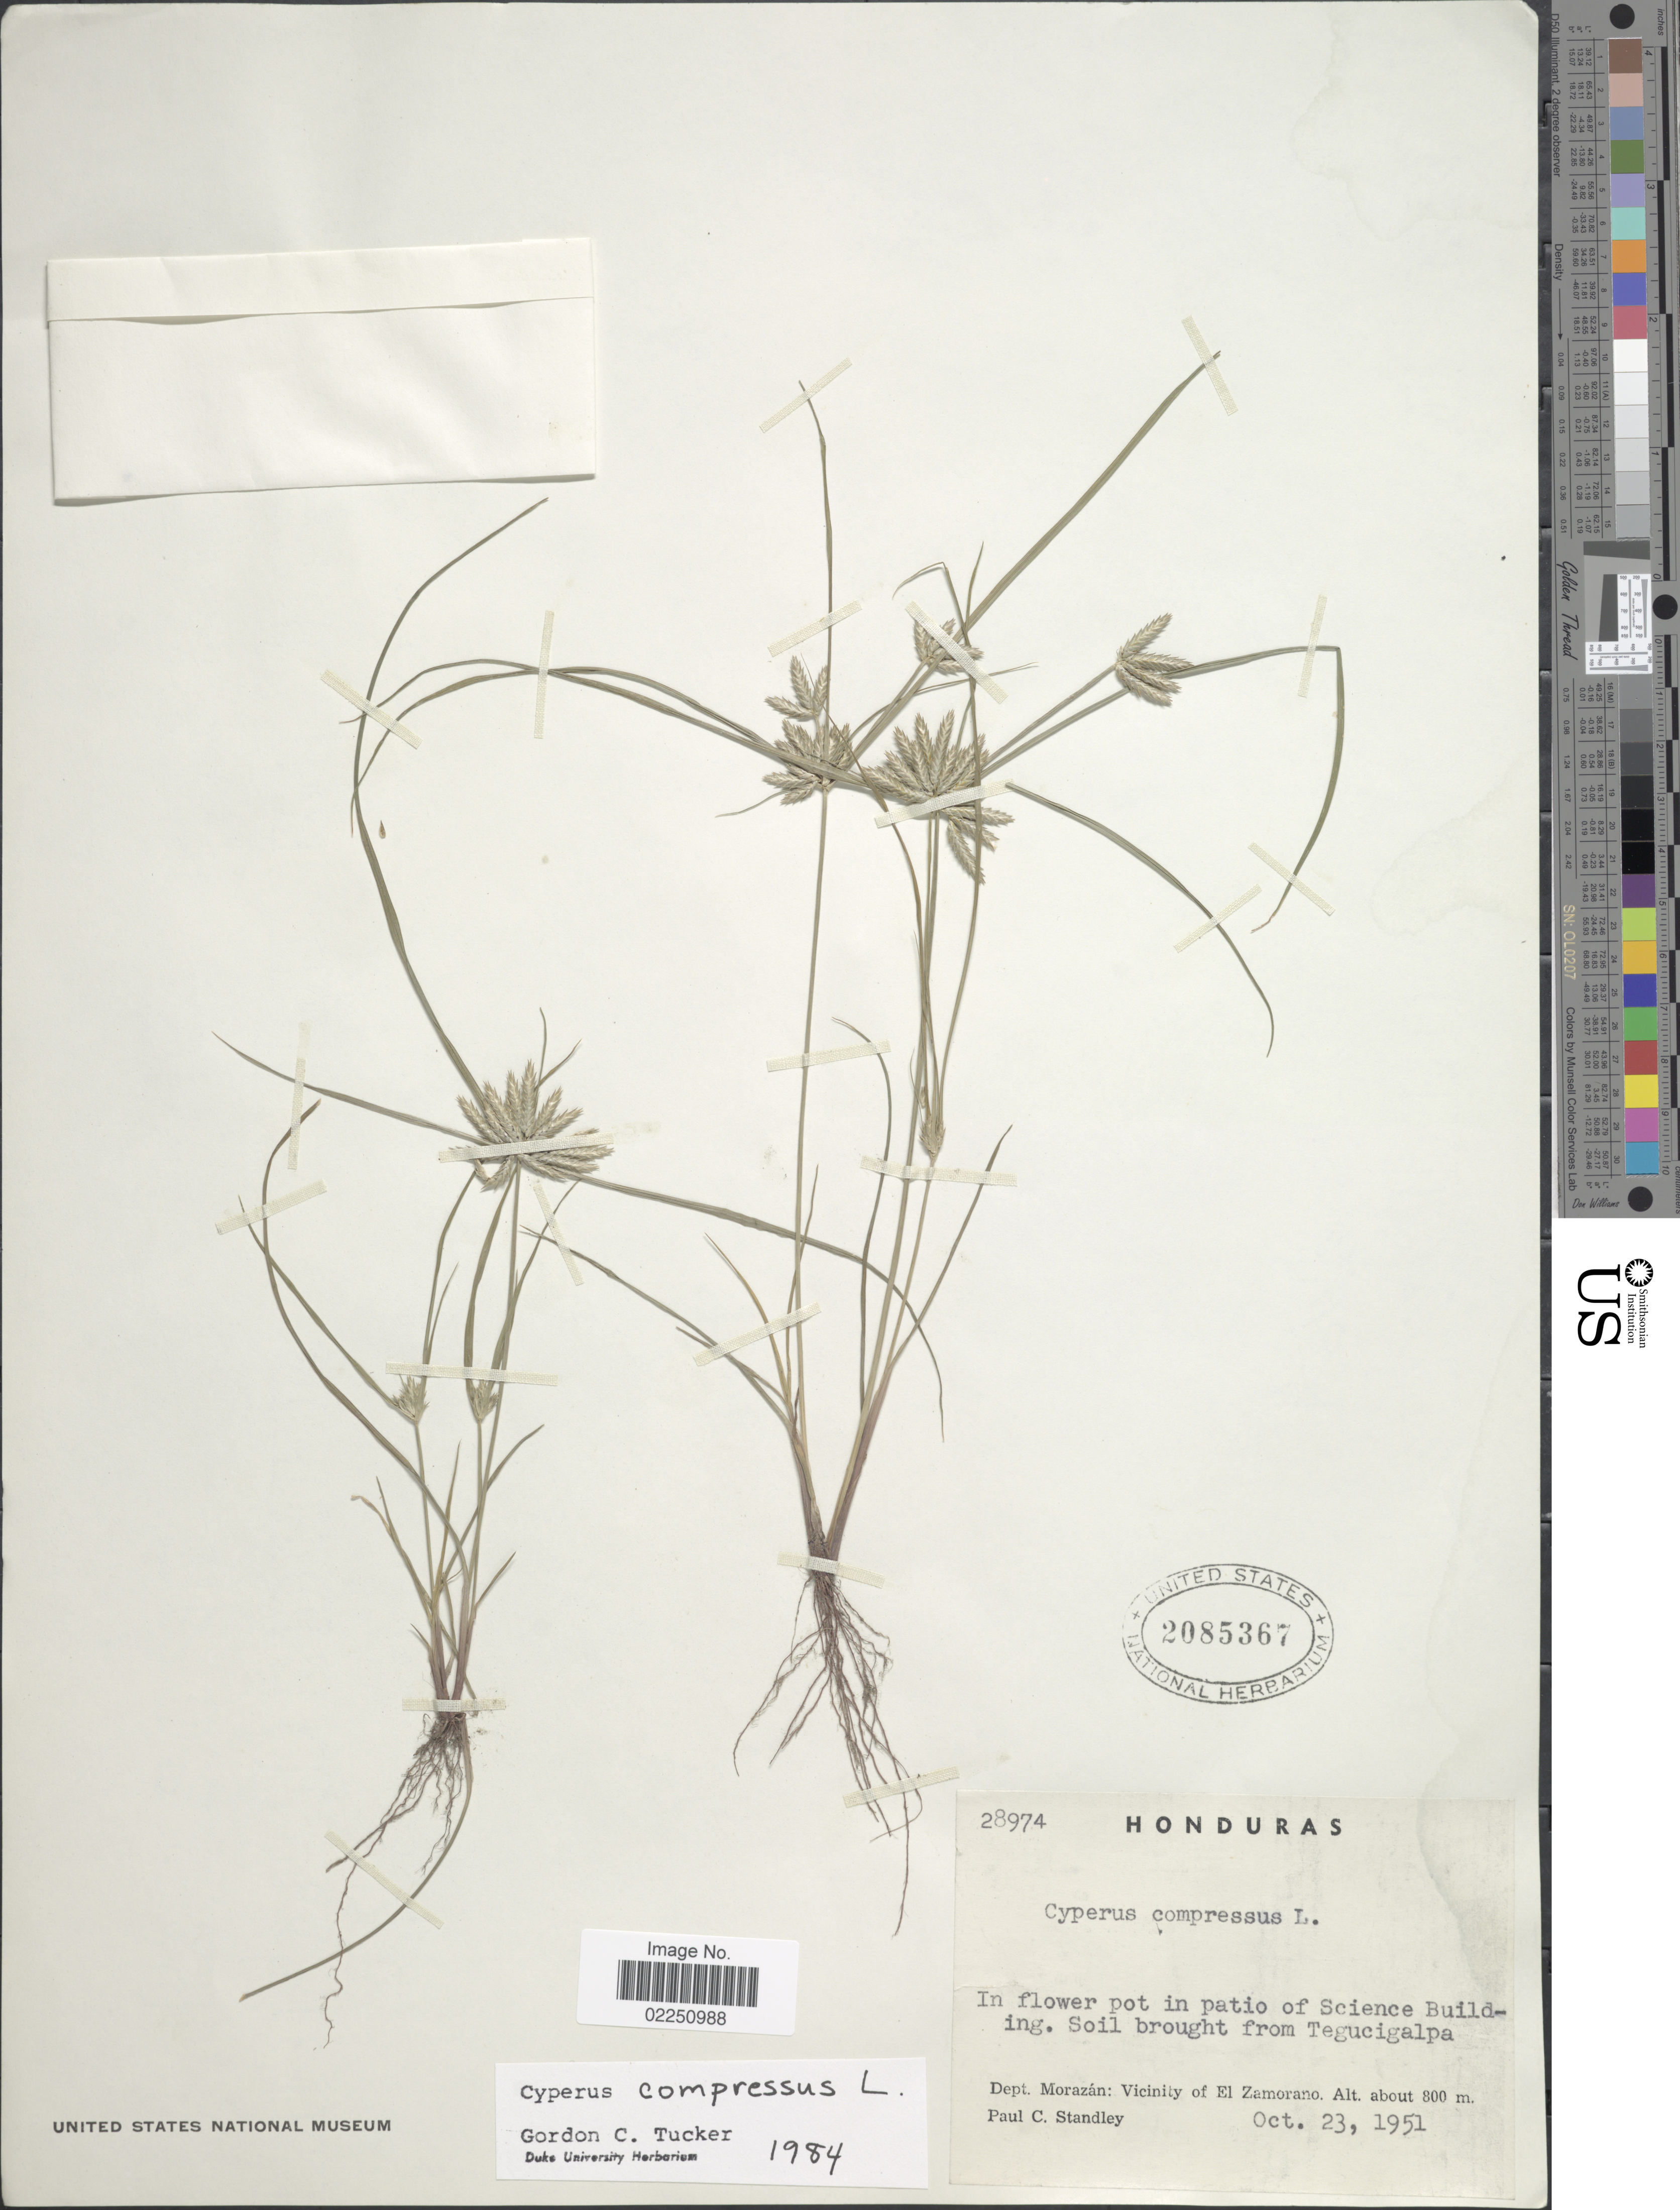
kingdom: Plantae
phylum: Tracheophyta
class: Liliopsida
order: Poales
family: Cyperaceae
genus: Cyperus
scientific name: Cyperus compressus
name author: L.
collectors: P. C. Standley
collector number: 28974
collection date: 1951-10-23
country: Honduras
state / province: Fco. Morazán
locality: In flower pot in patio of Science Building. Soil brought from Tegucigalpa. Dept. Morazan: vicinity of El Zamorano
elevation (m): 800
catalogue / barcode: US 2085367